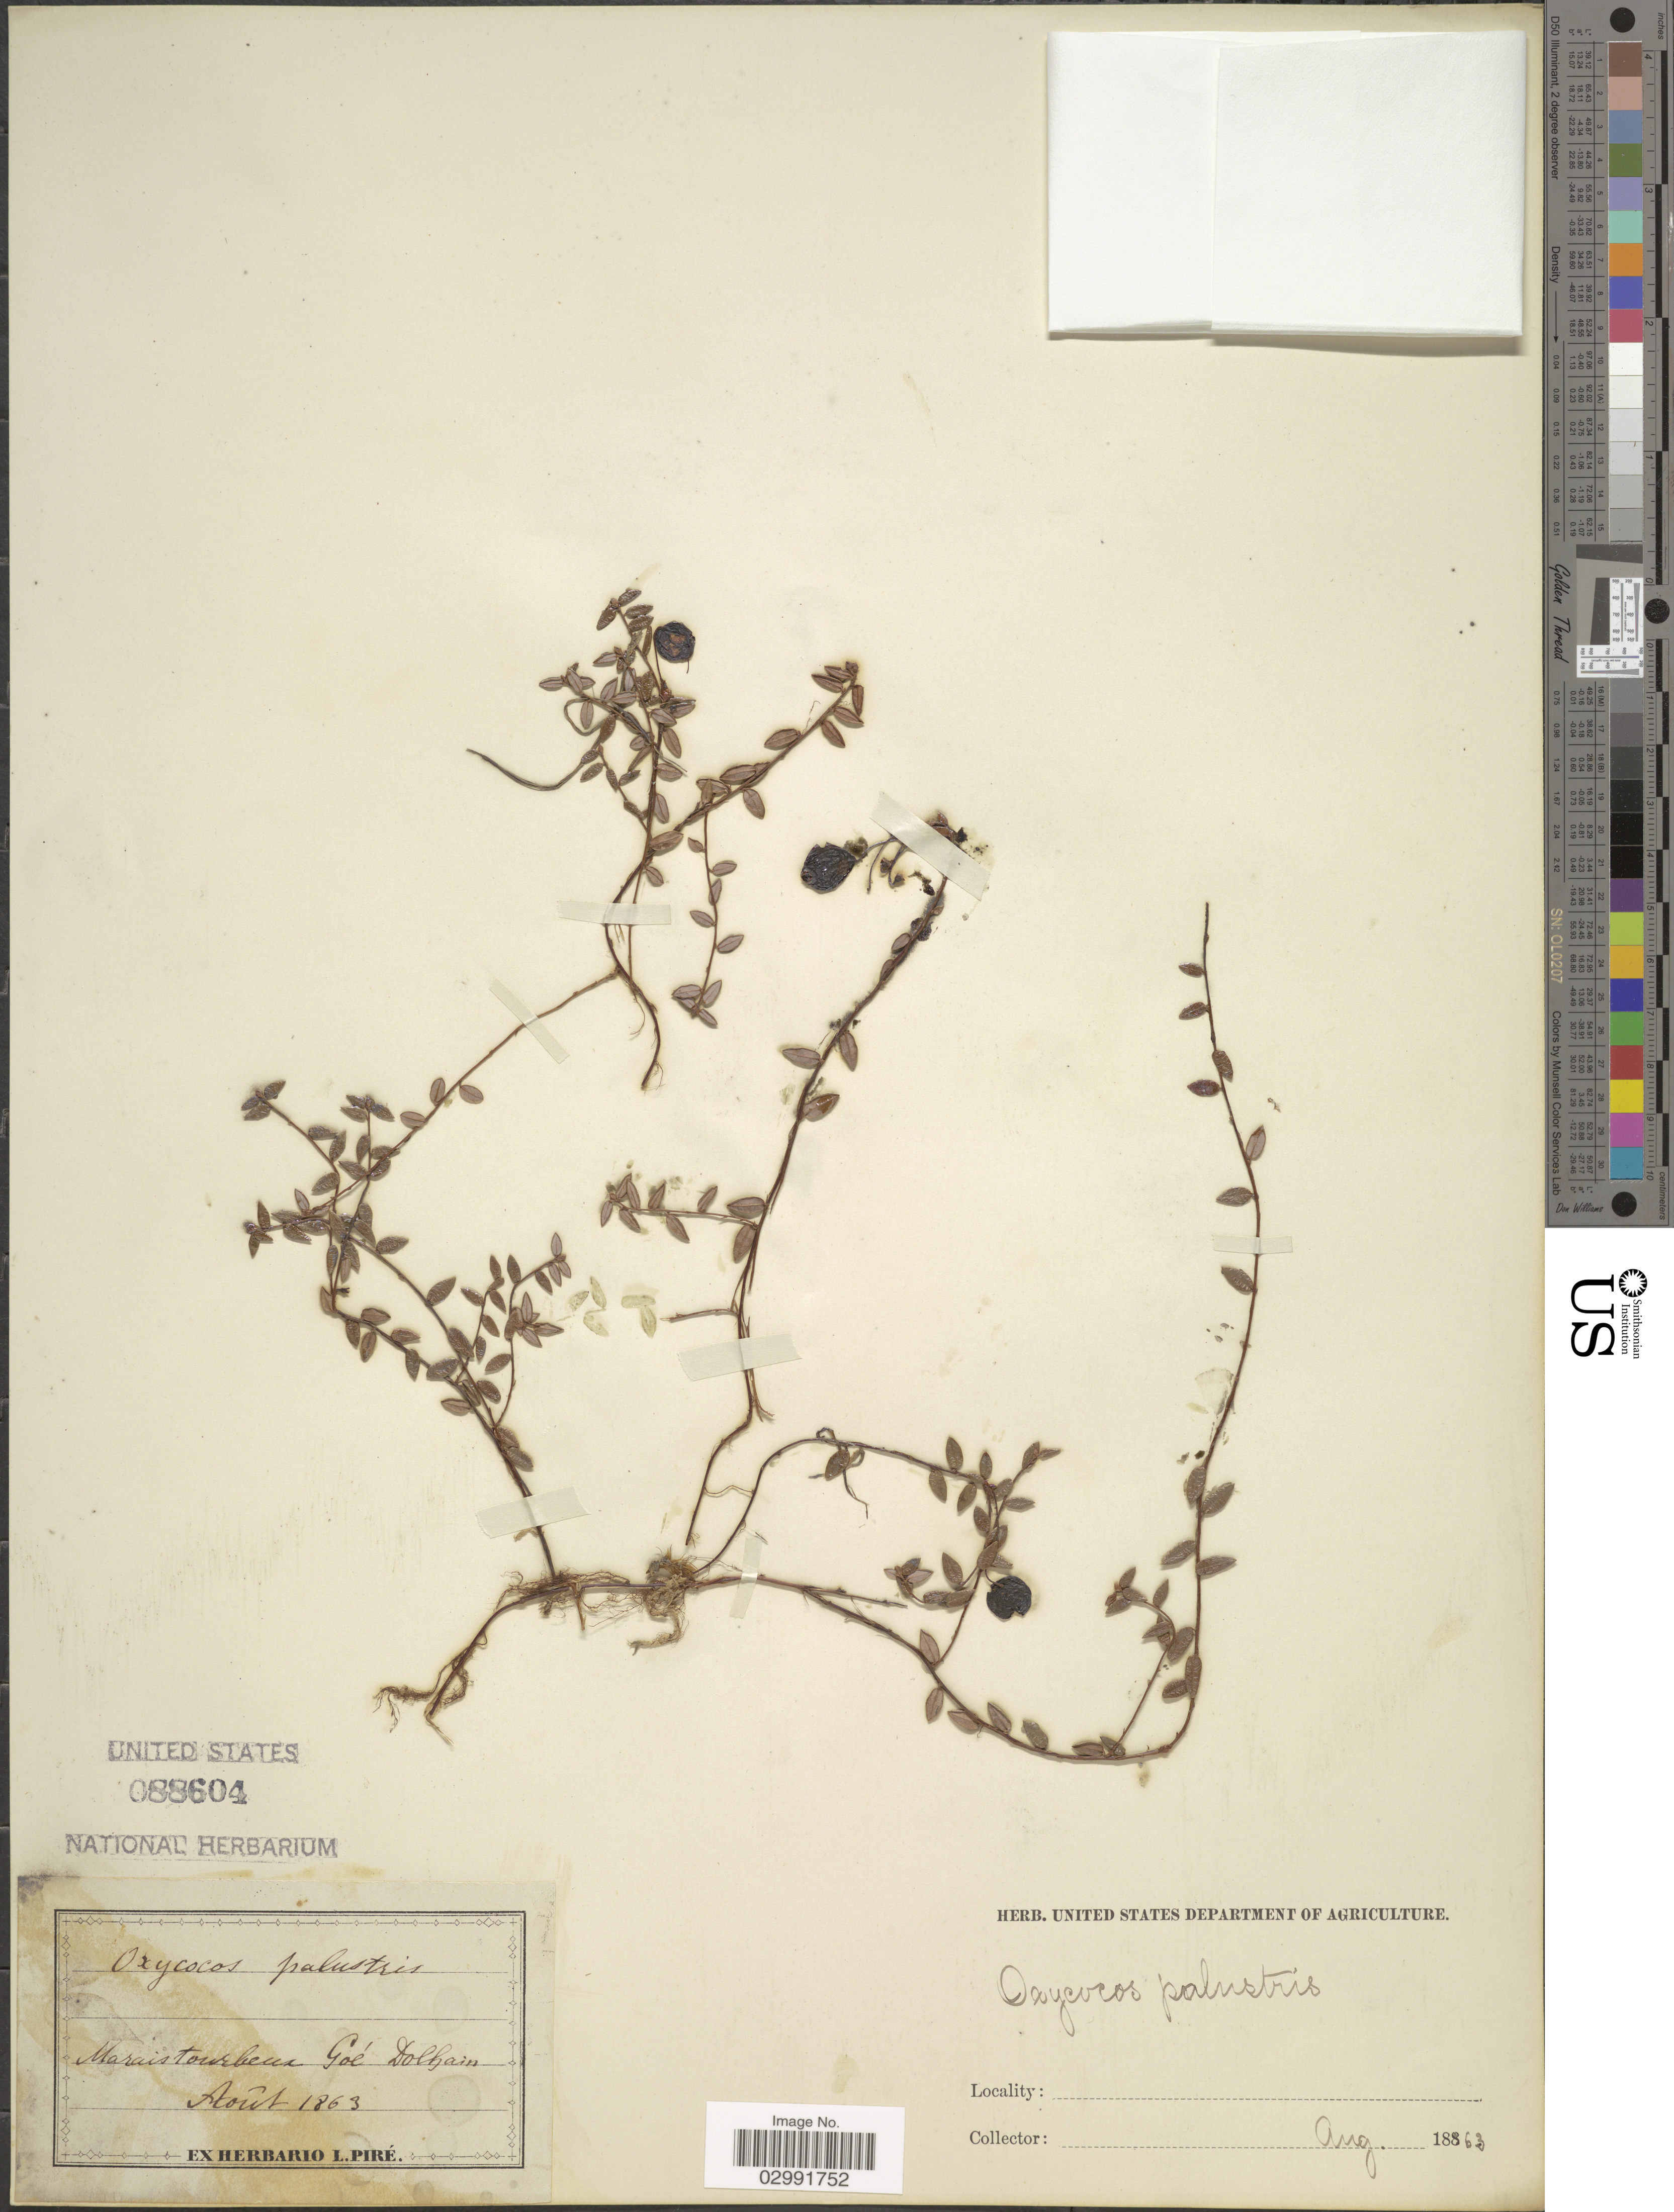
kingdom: Plantae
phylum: Tracheophyta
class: Magnoliopsida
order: Ericales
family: Ericaceae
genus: Vaccinium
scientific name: Vaccinium oxycoccos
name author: L.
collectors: Ex herb. I. Piré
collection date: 1863-08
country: Belgium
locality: Marais tourbeux Goé Dolhain.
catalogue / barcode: US 88604